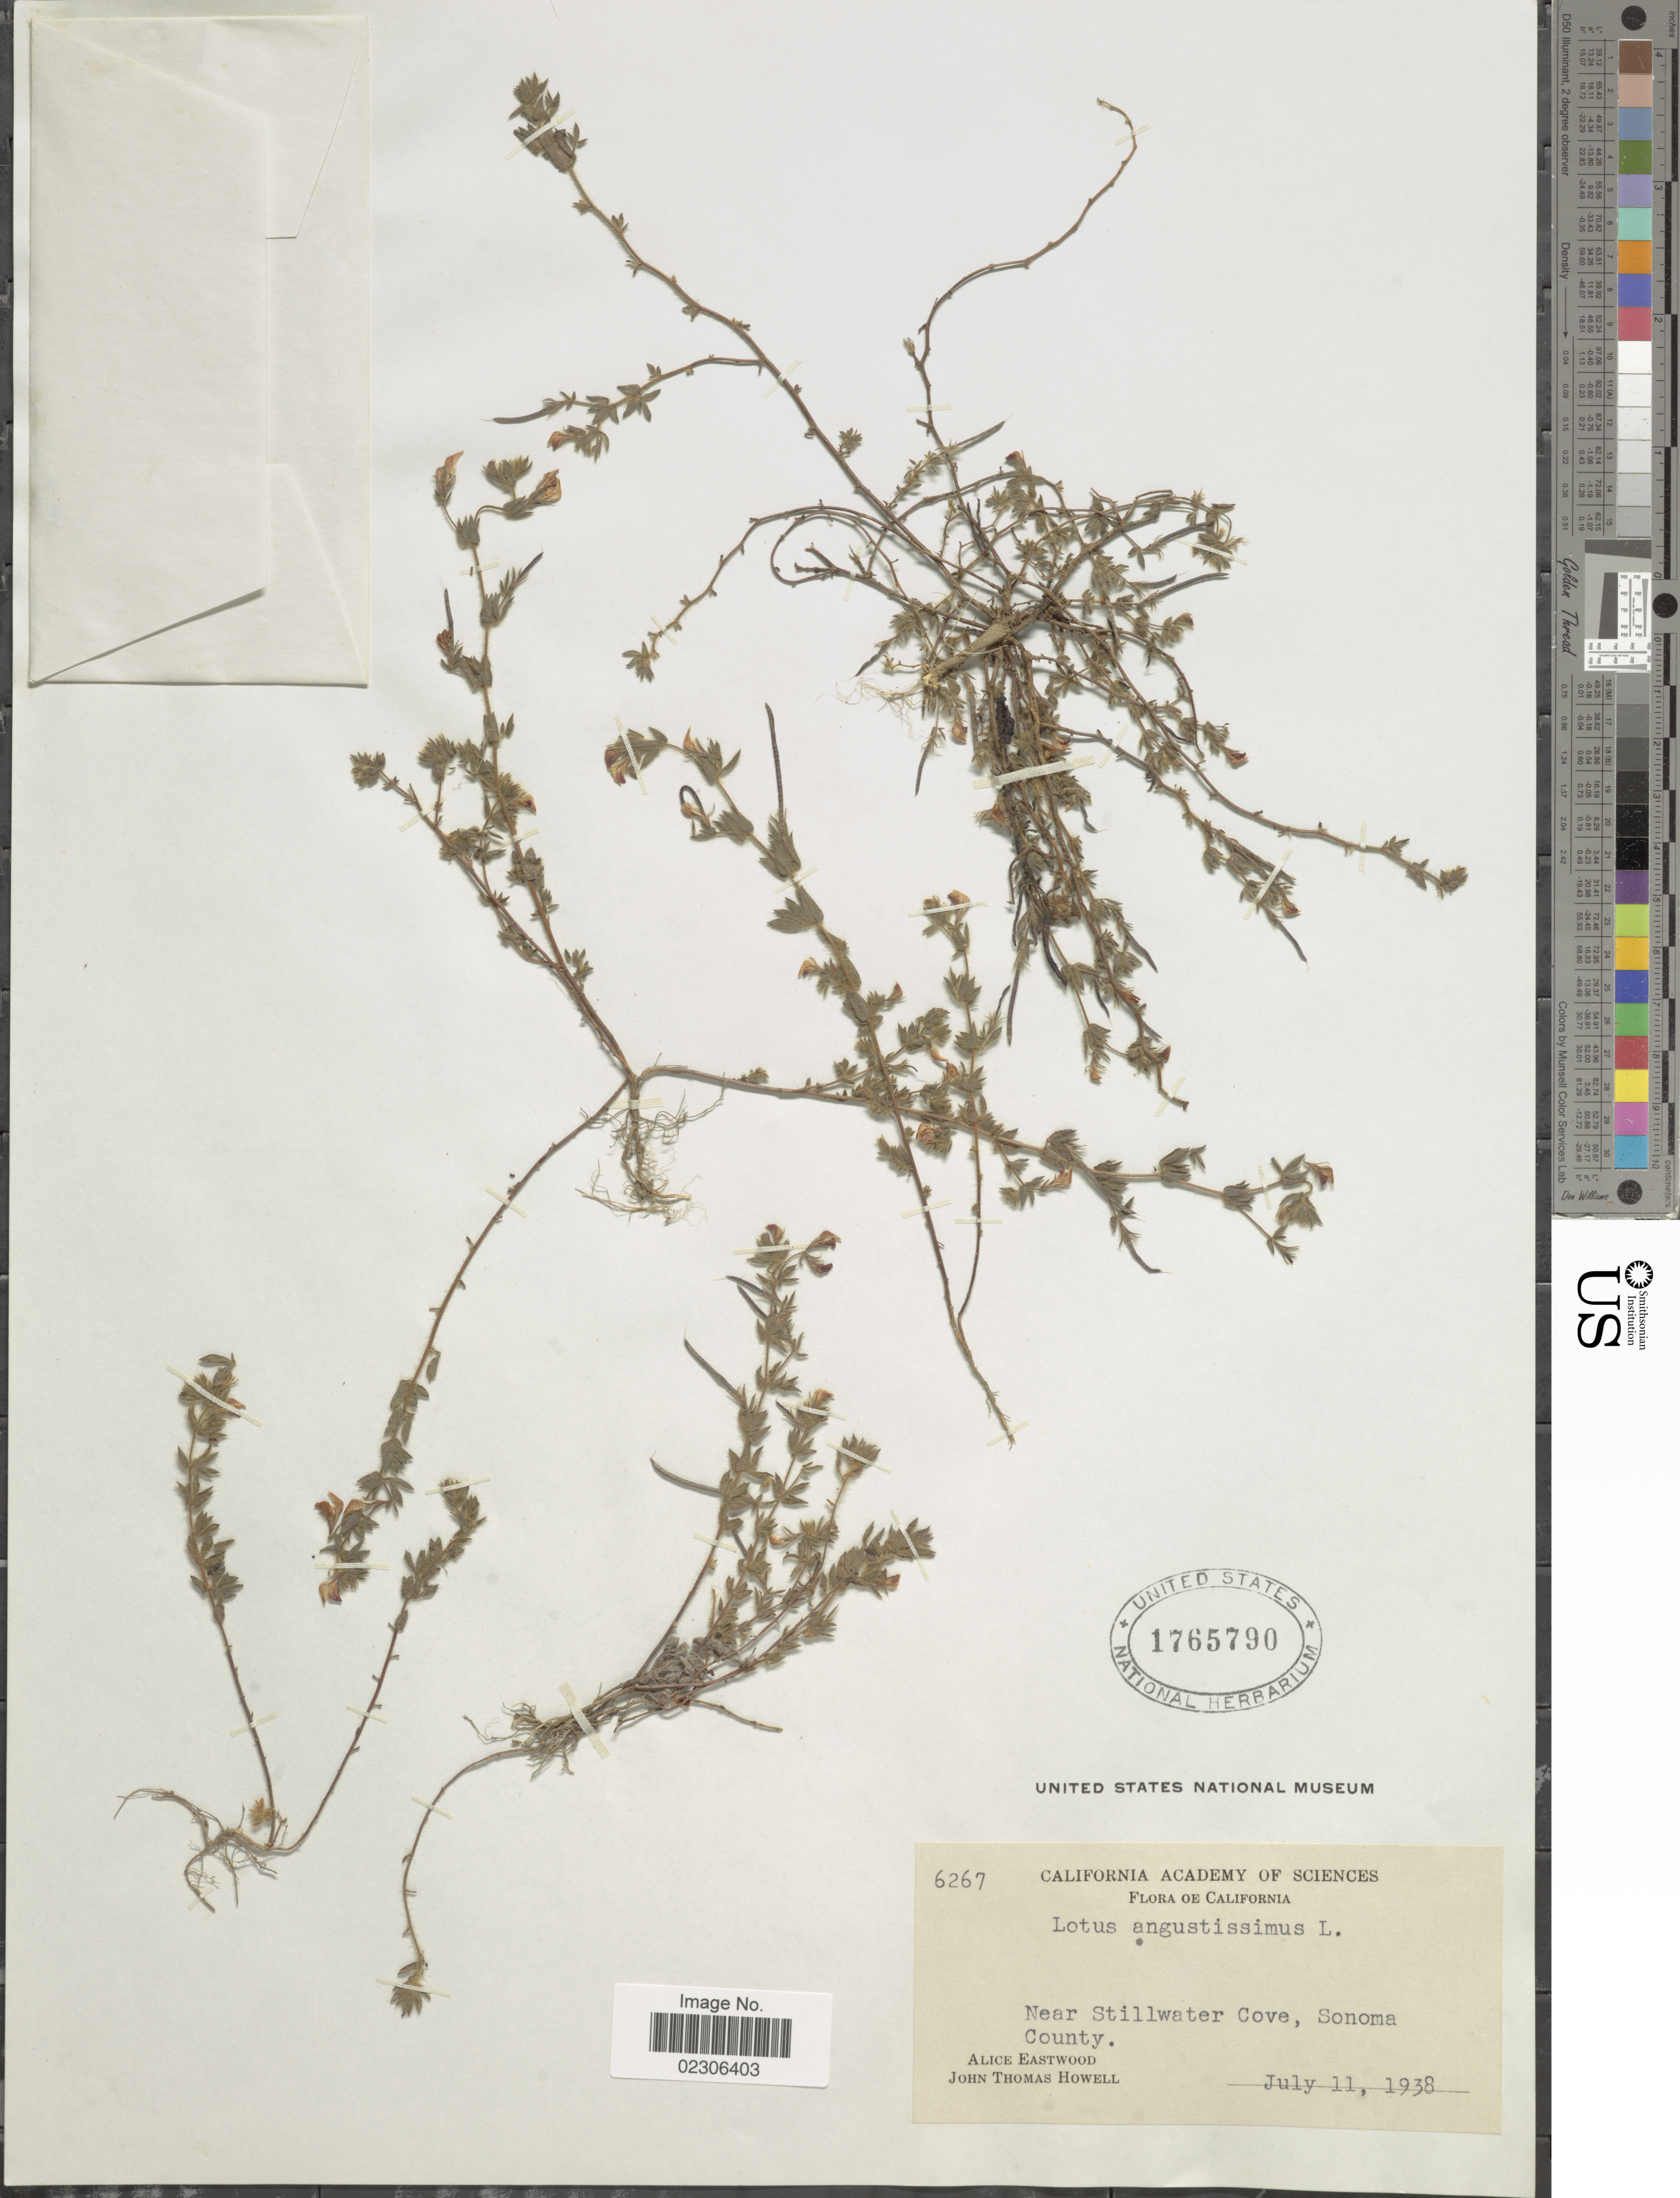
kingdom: Plantae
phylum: Tracheophyta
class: Magnoliopsida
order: Fabales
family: Fabaceae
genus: Lotus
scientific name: Lotus angustissimus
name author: L.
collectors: A. Eastwood & J. T. Howell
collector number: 6267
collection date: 1938-07-11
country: United States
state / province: California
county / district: Sonoma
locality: Near Stillwater Cove, Sonoma County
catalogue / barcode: US 1765790